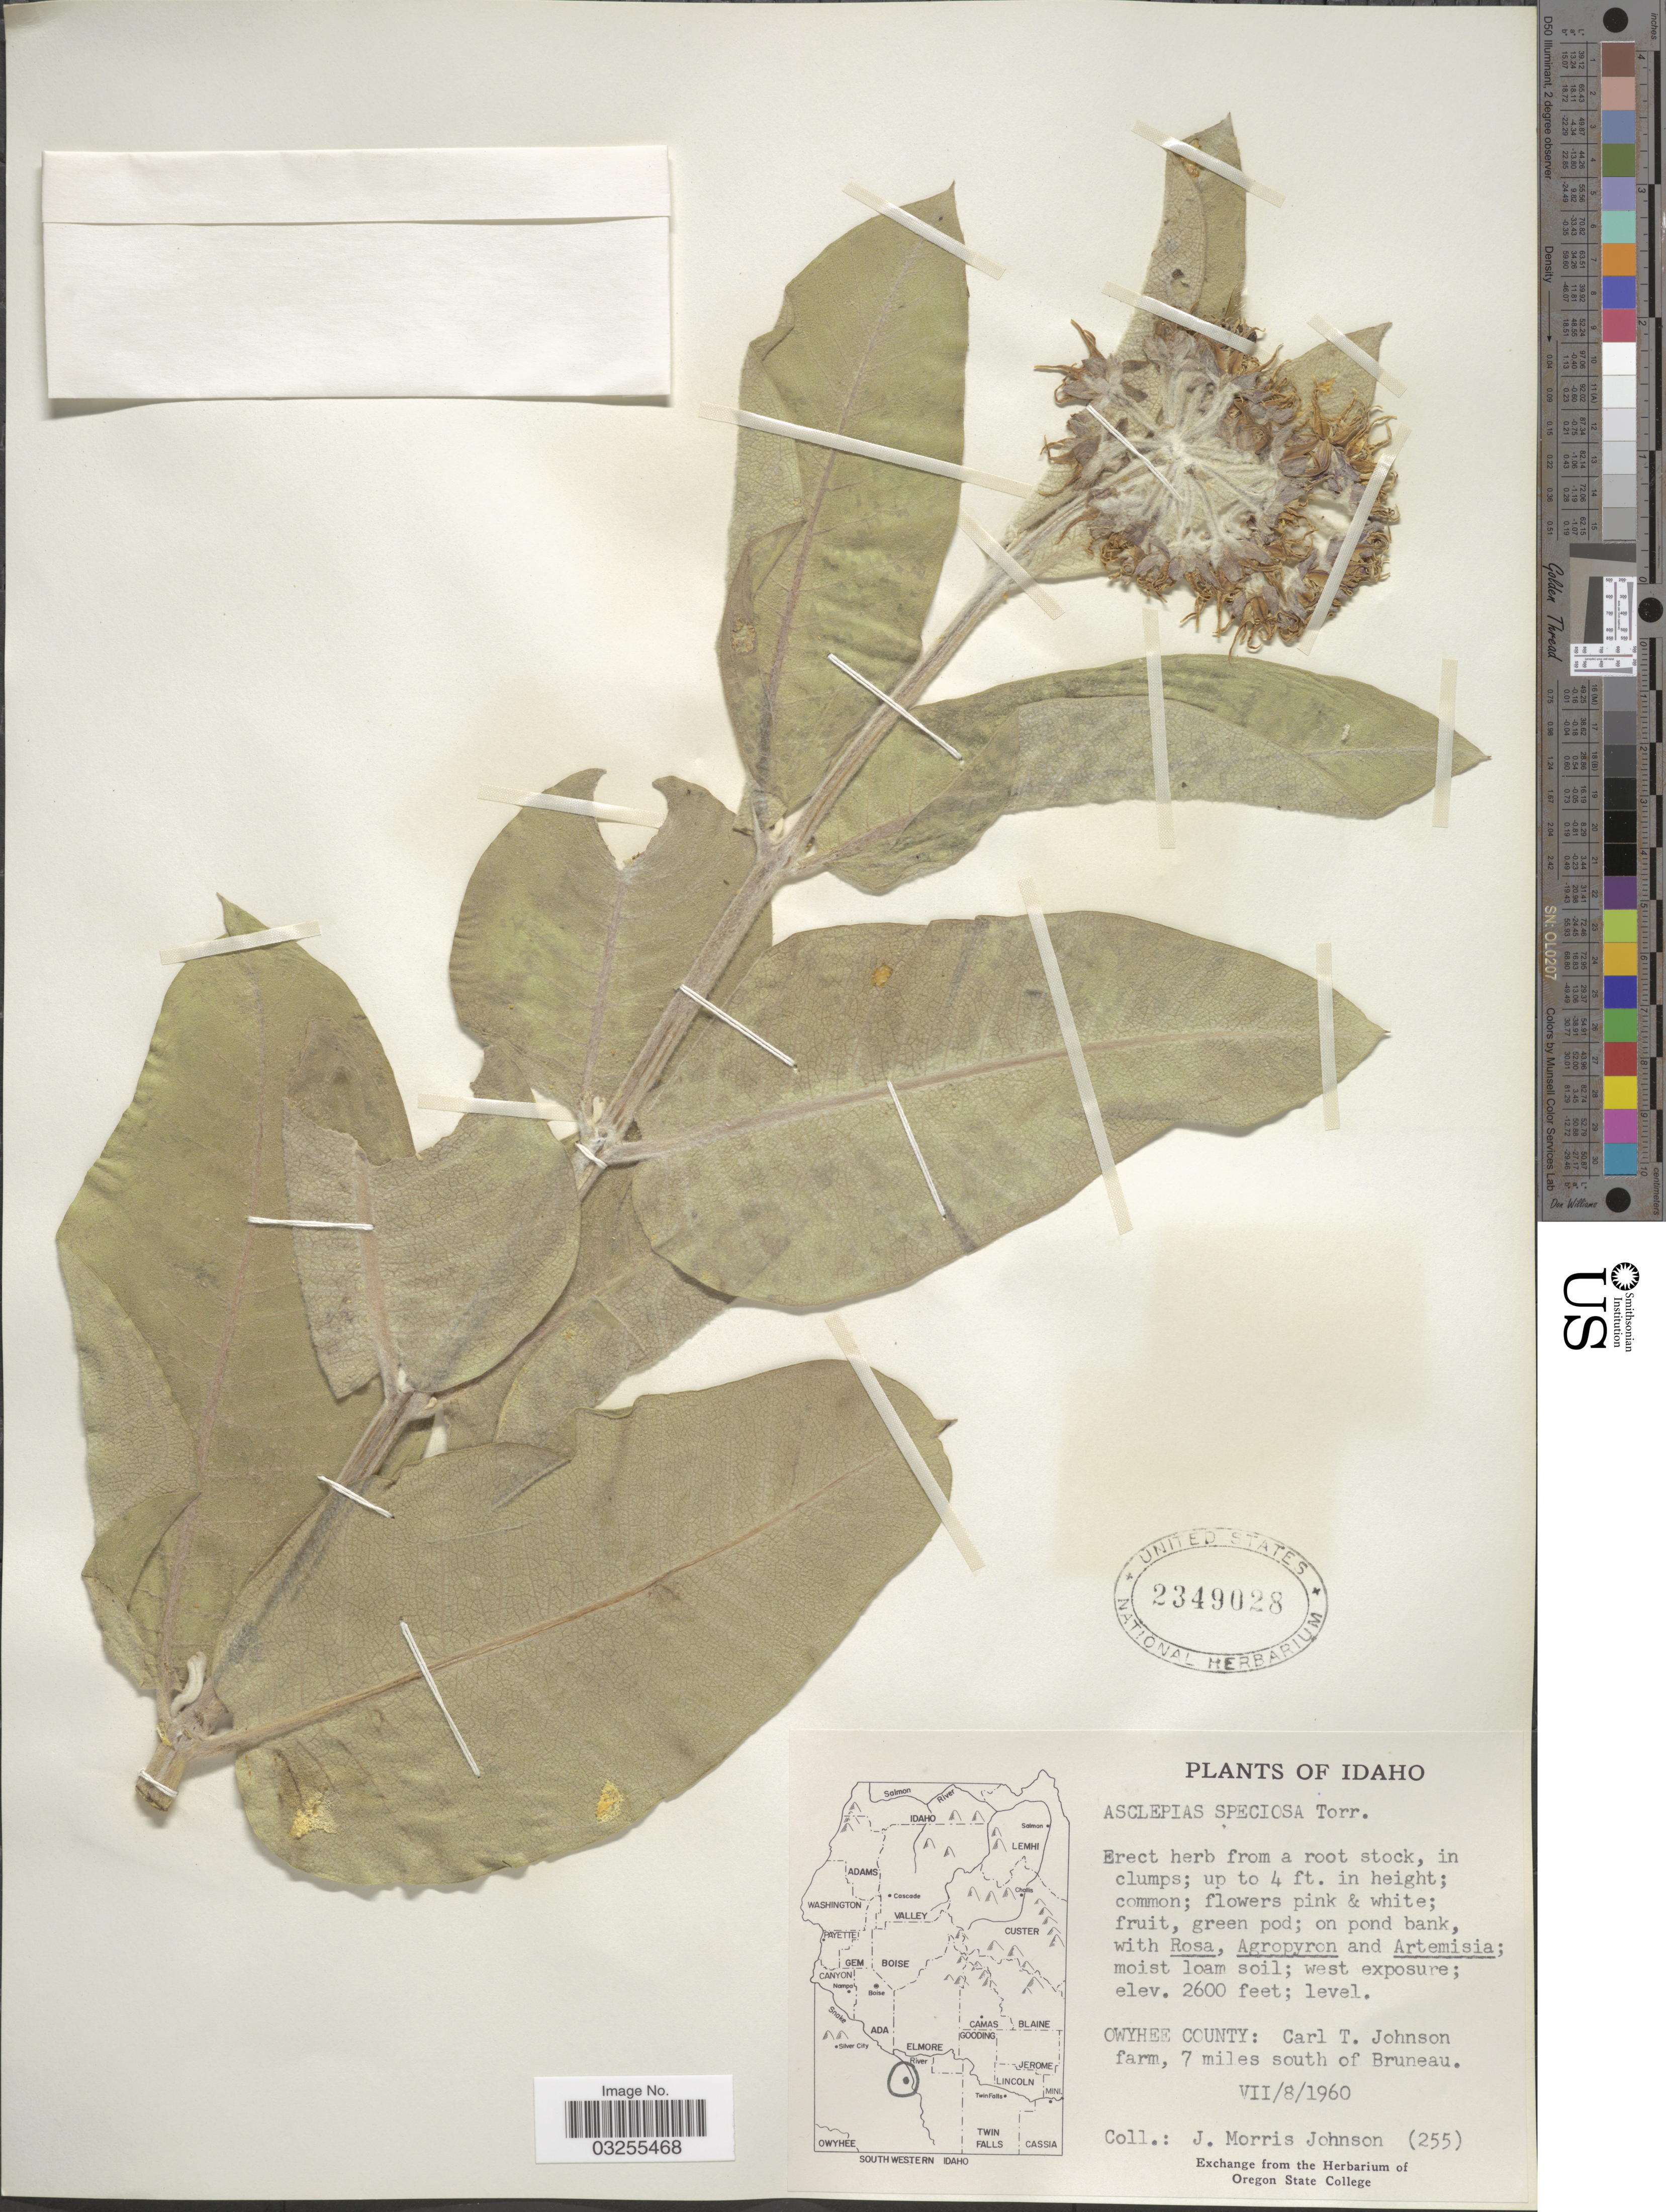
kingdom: Plantae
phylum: Tracheophyta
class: Magnoliopsida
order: Gentianales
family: Apocynaceae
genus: Asclepias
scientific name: Asclepias speciosa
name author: Torr.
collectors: J. M. Johnson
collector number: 255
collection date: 1960-07-08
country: United States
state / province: Idaho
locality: Owyhee County: Carl T. Johnson farm, 7 miles south of Bruneau.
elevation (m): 792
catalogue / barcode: US 2349028